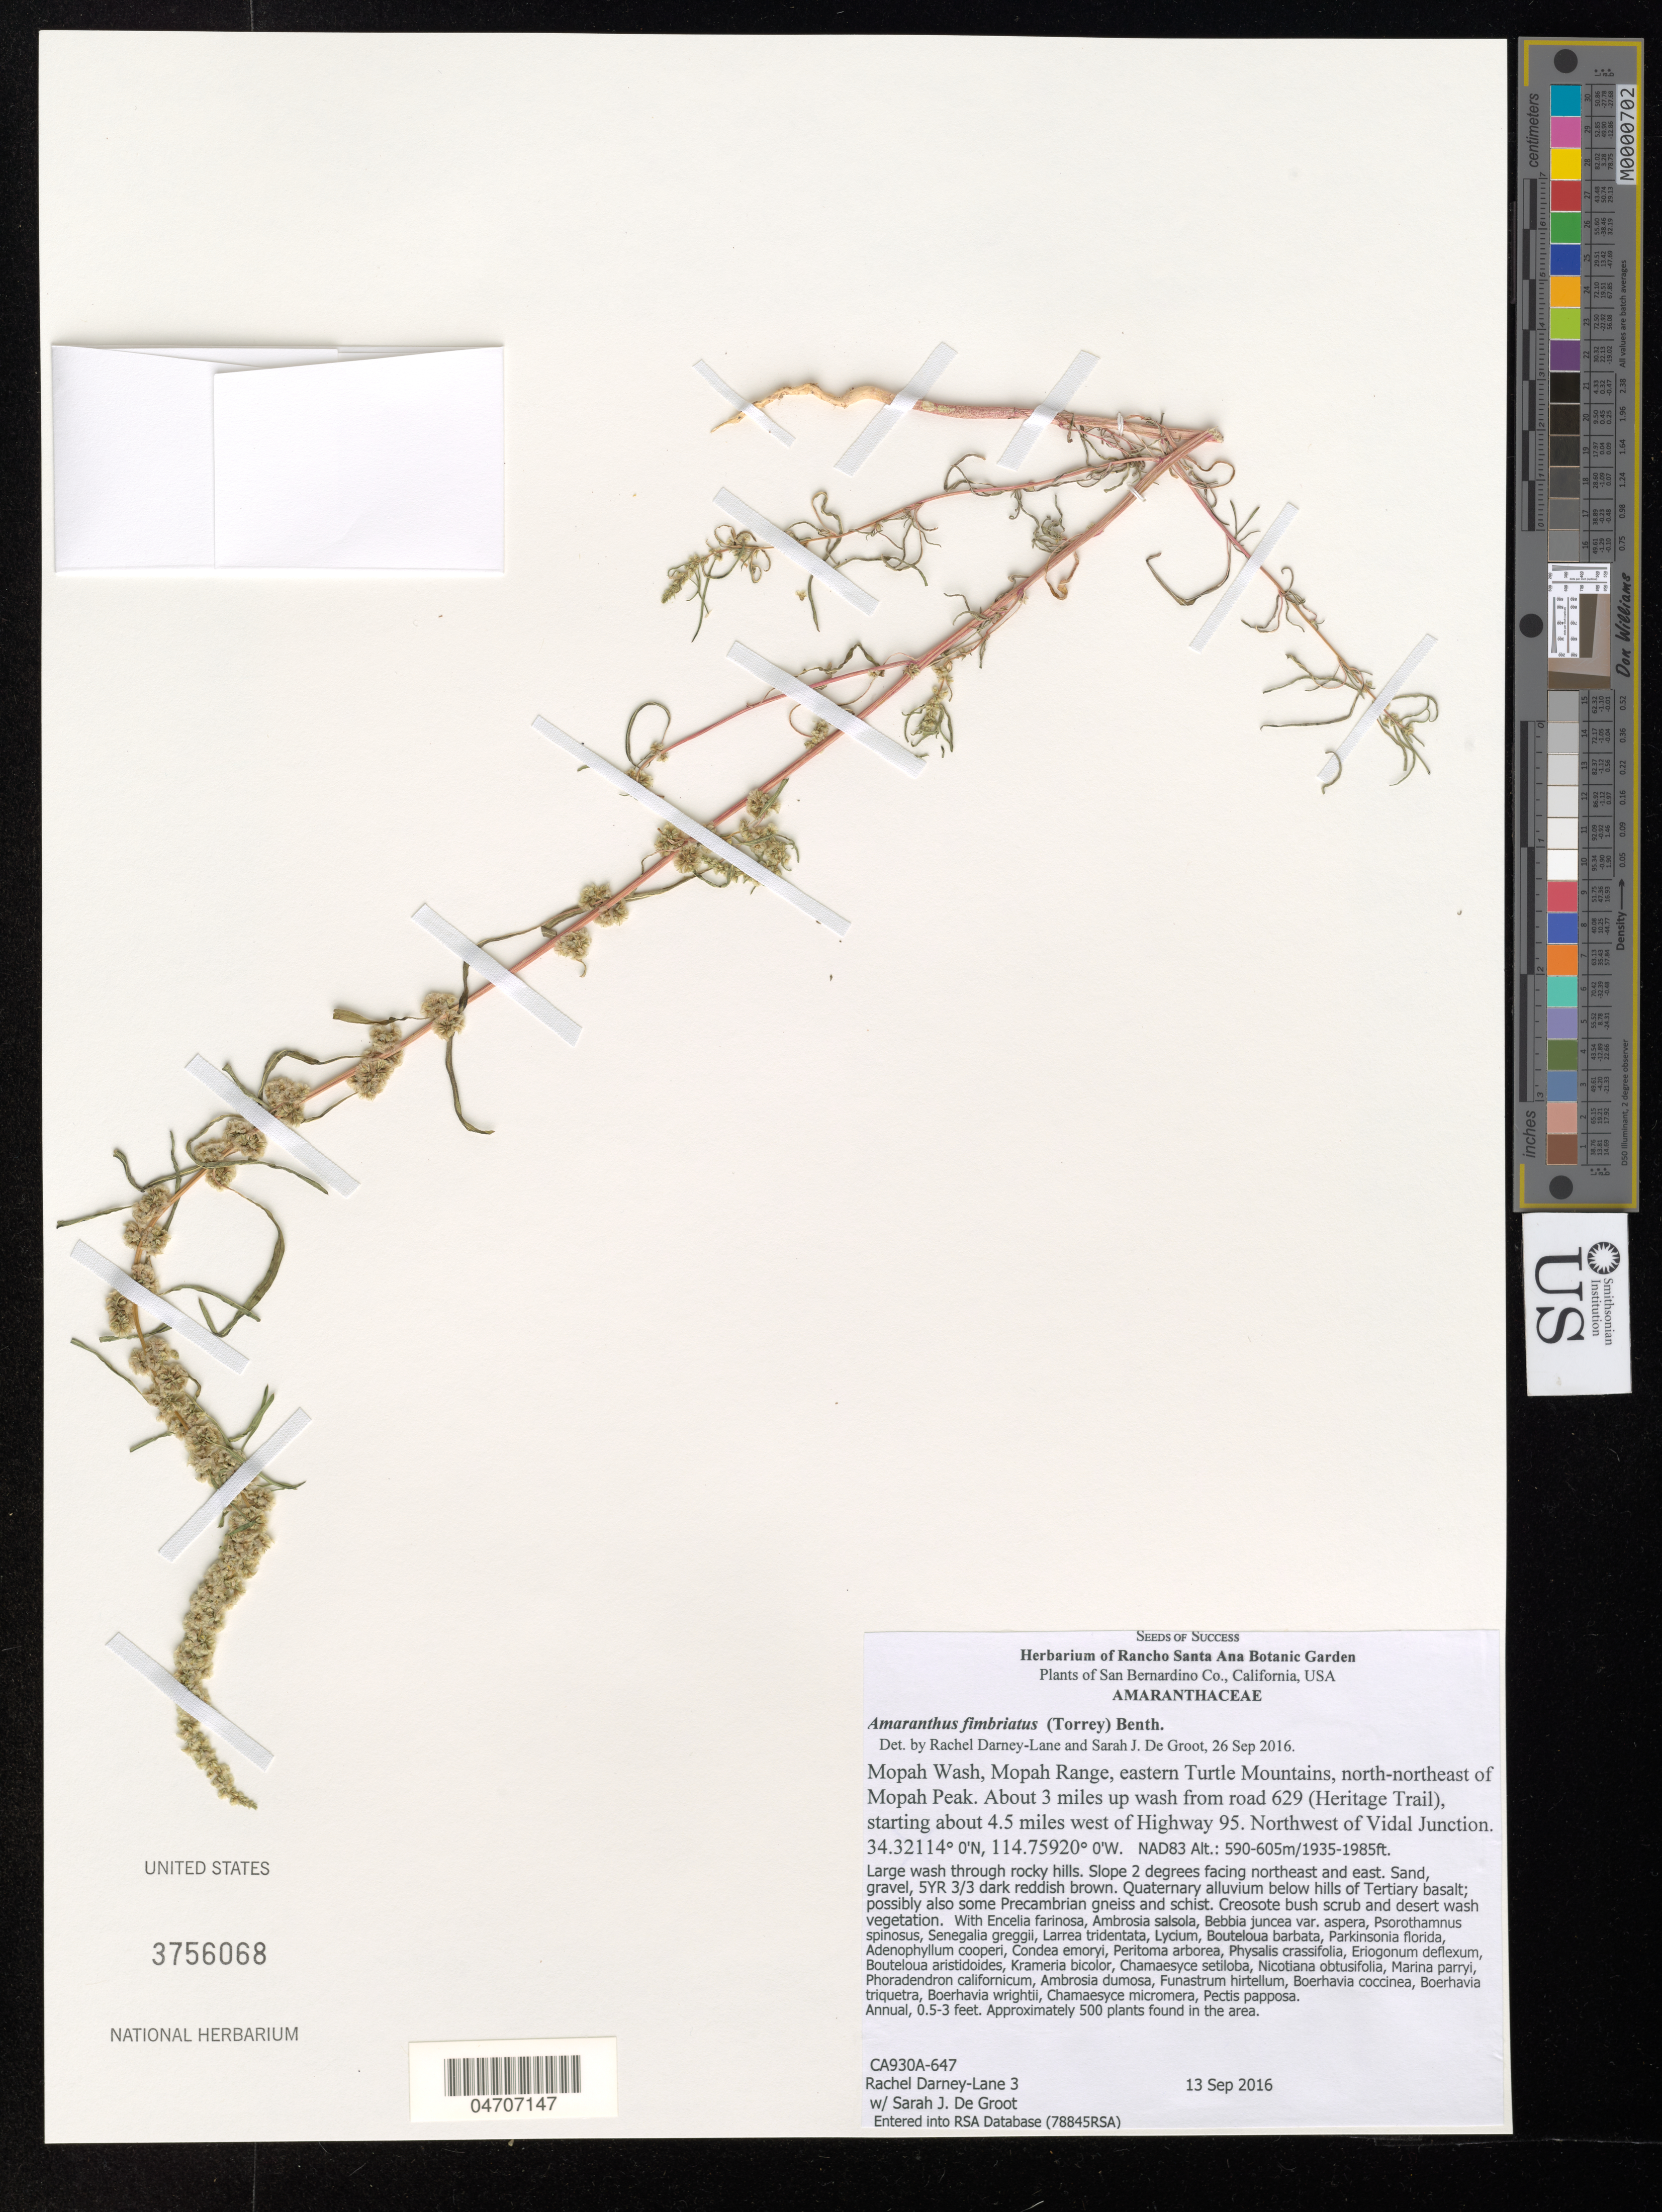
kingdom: Plantae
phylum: Tracheophyta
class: Magnoliopsida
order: Caryophyllales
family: Amaranthaceae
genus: Amaranthus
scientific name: Amaranthus fimbriatus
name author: (Torr.) Benth. ex S. Watson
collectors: R. Darney-Lane & S. De Groot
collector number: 3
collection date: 2016-09-13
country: United States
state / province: California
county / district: San Bernardino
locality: San Bernardino Co. Mopah Wash, Mopah Range, eastern Turtle Mountains, north-northeast of Mopah Peak. About 3 miles up wash from road 629 (Heritage Trail), starting about 4.5 miles west of Highway 95. Northwest of Vidal Junction. NAD83.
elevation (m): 590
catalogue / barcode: US 3756068